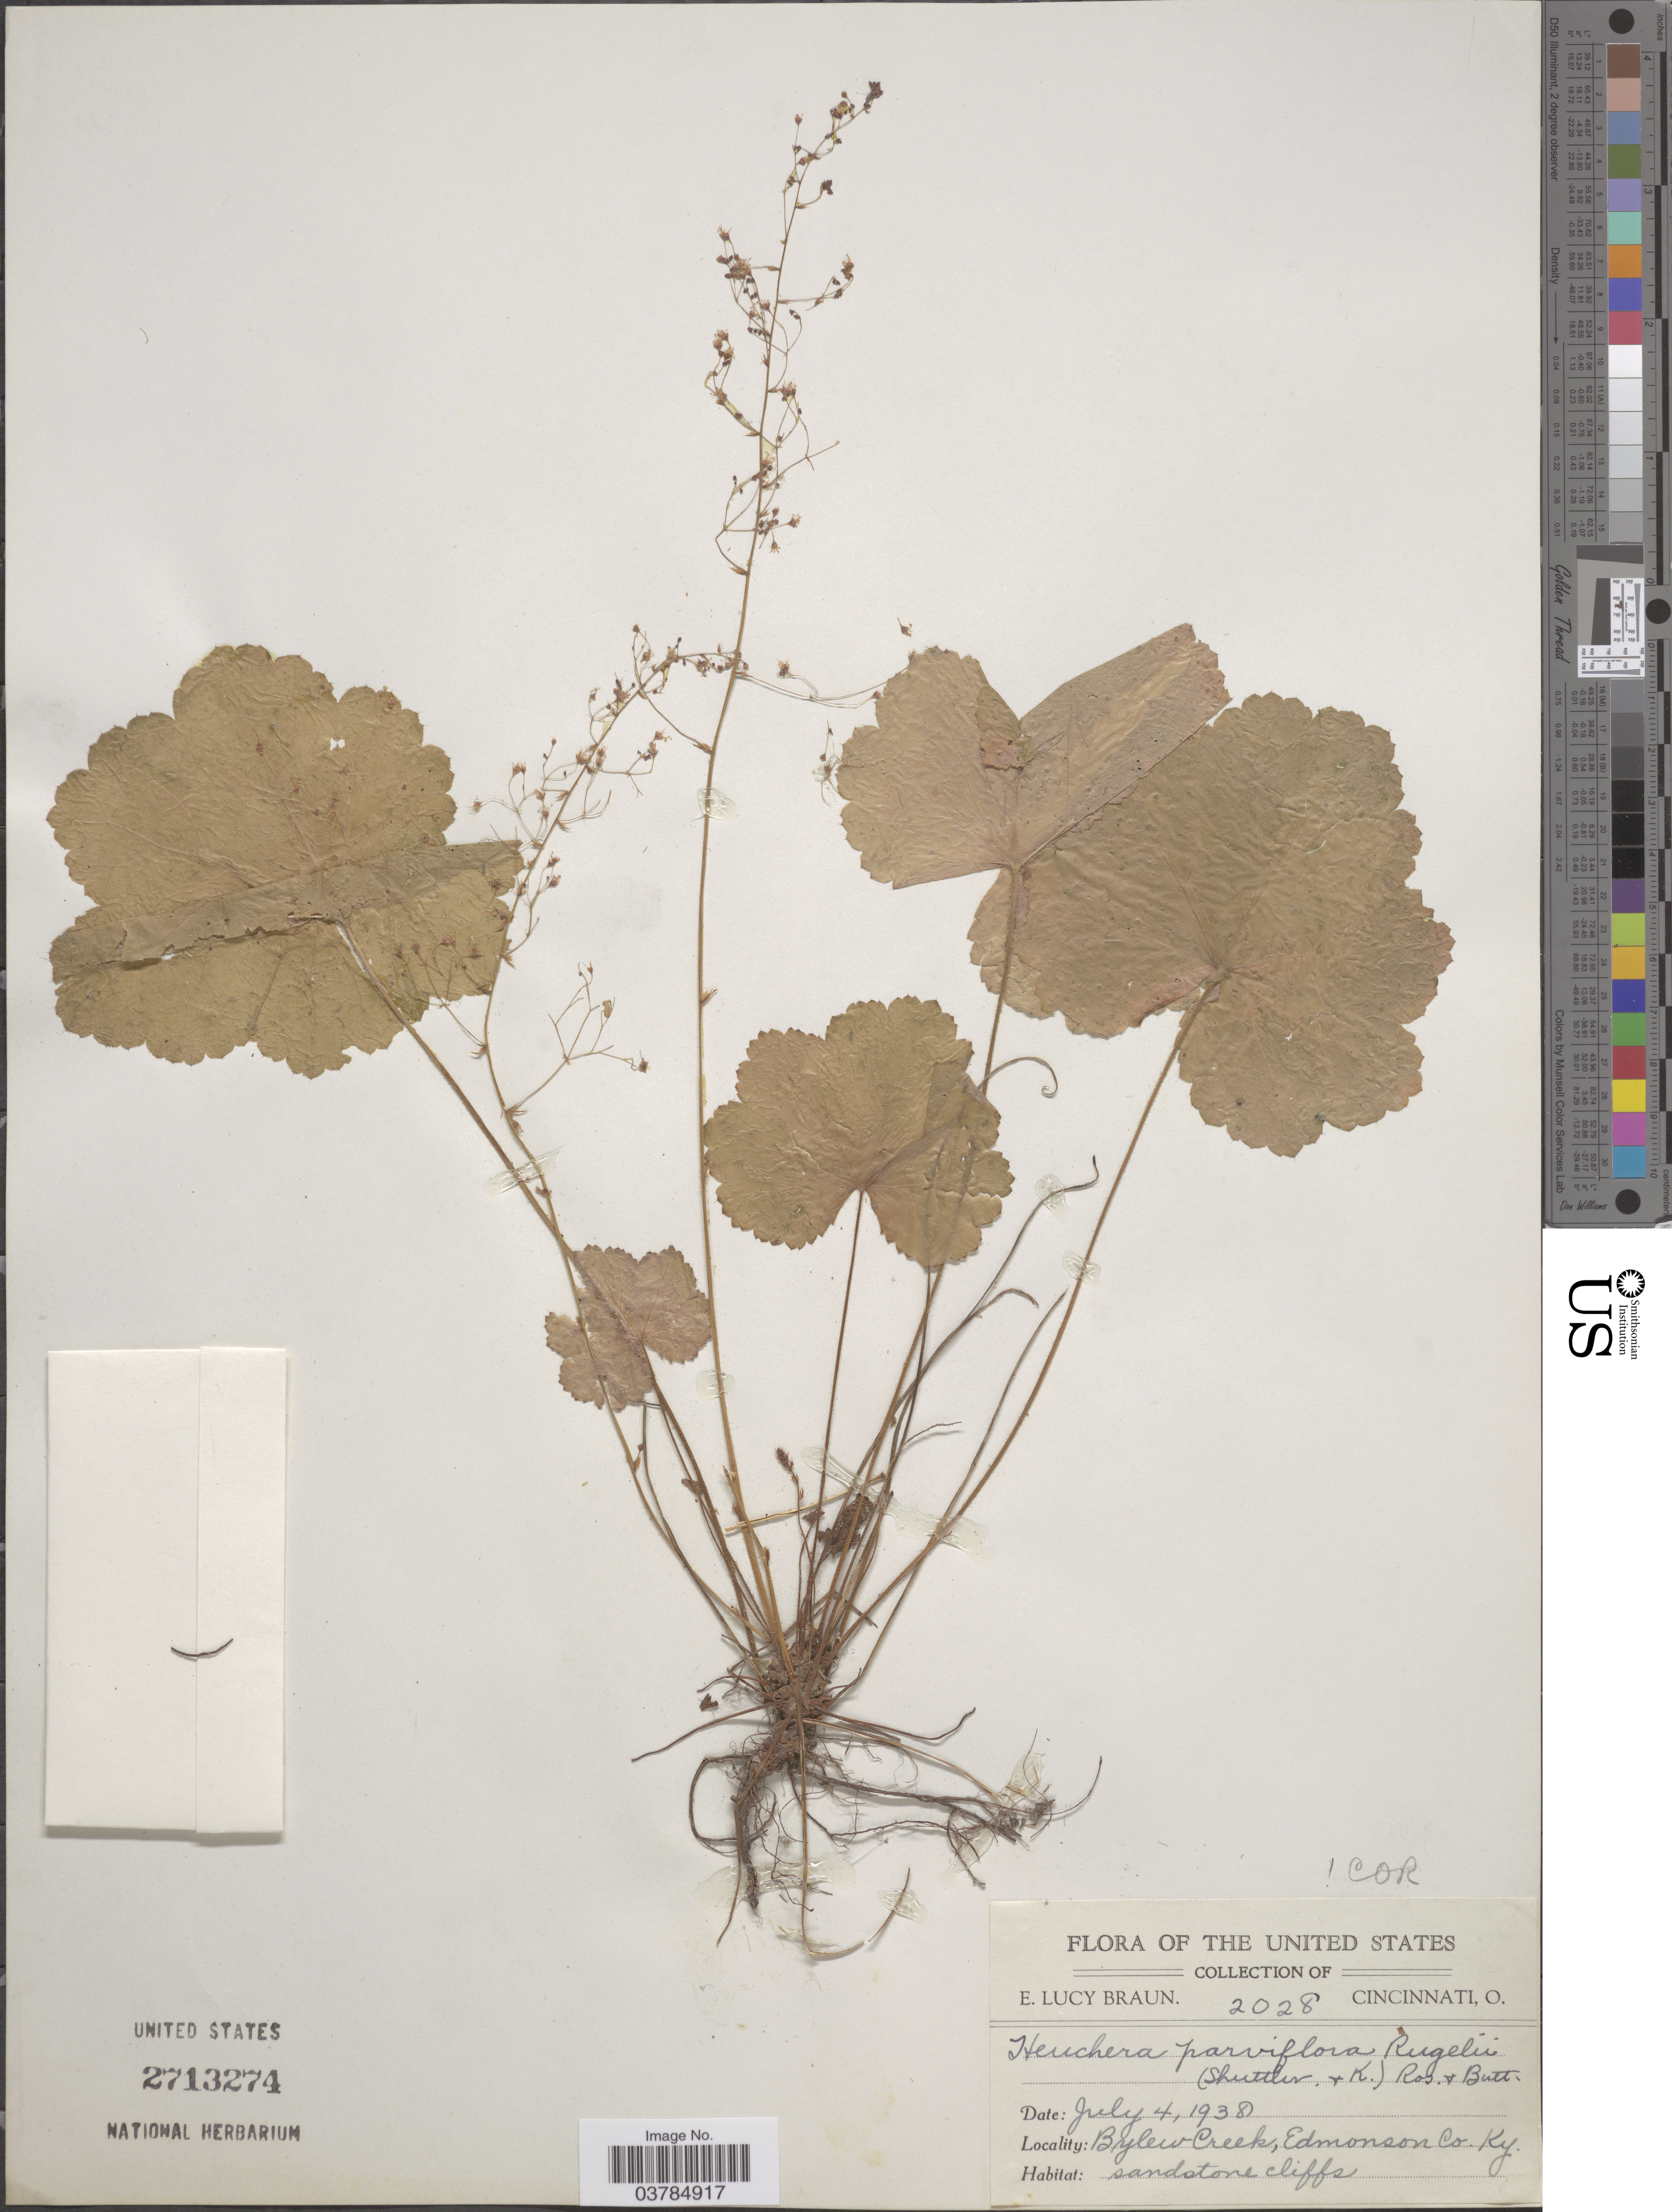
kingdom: Plantae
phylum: Tracheophyta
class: Magnoliopsida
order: Saxifragales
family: Saxifragaceae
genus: Heuchera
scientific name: Heuchera parviflora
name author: Bartl.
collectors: E. L. Braun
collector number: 2028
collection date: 1938-07-04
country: United States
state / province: Kentucky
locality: Bylew Creek, Edmonson Co.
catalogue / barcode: US 2713274